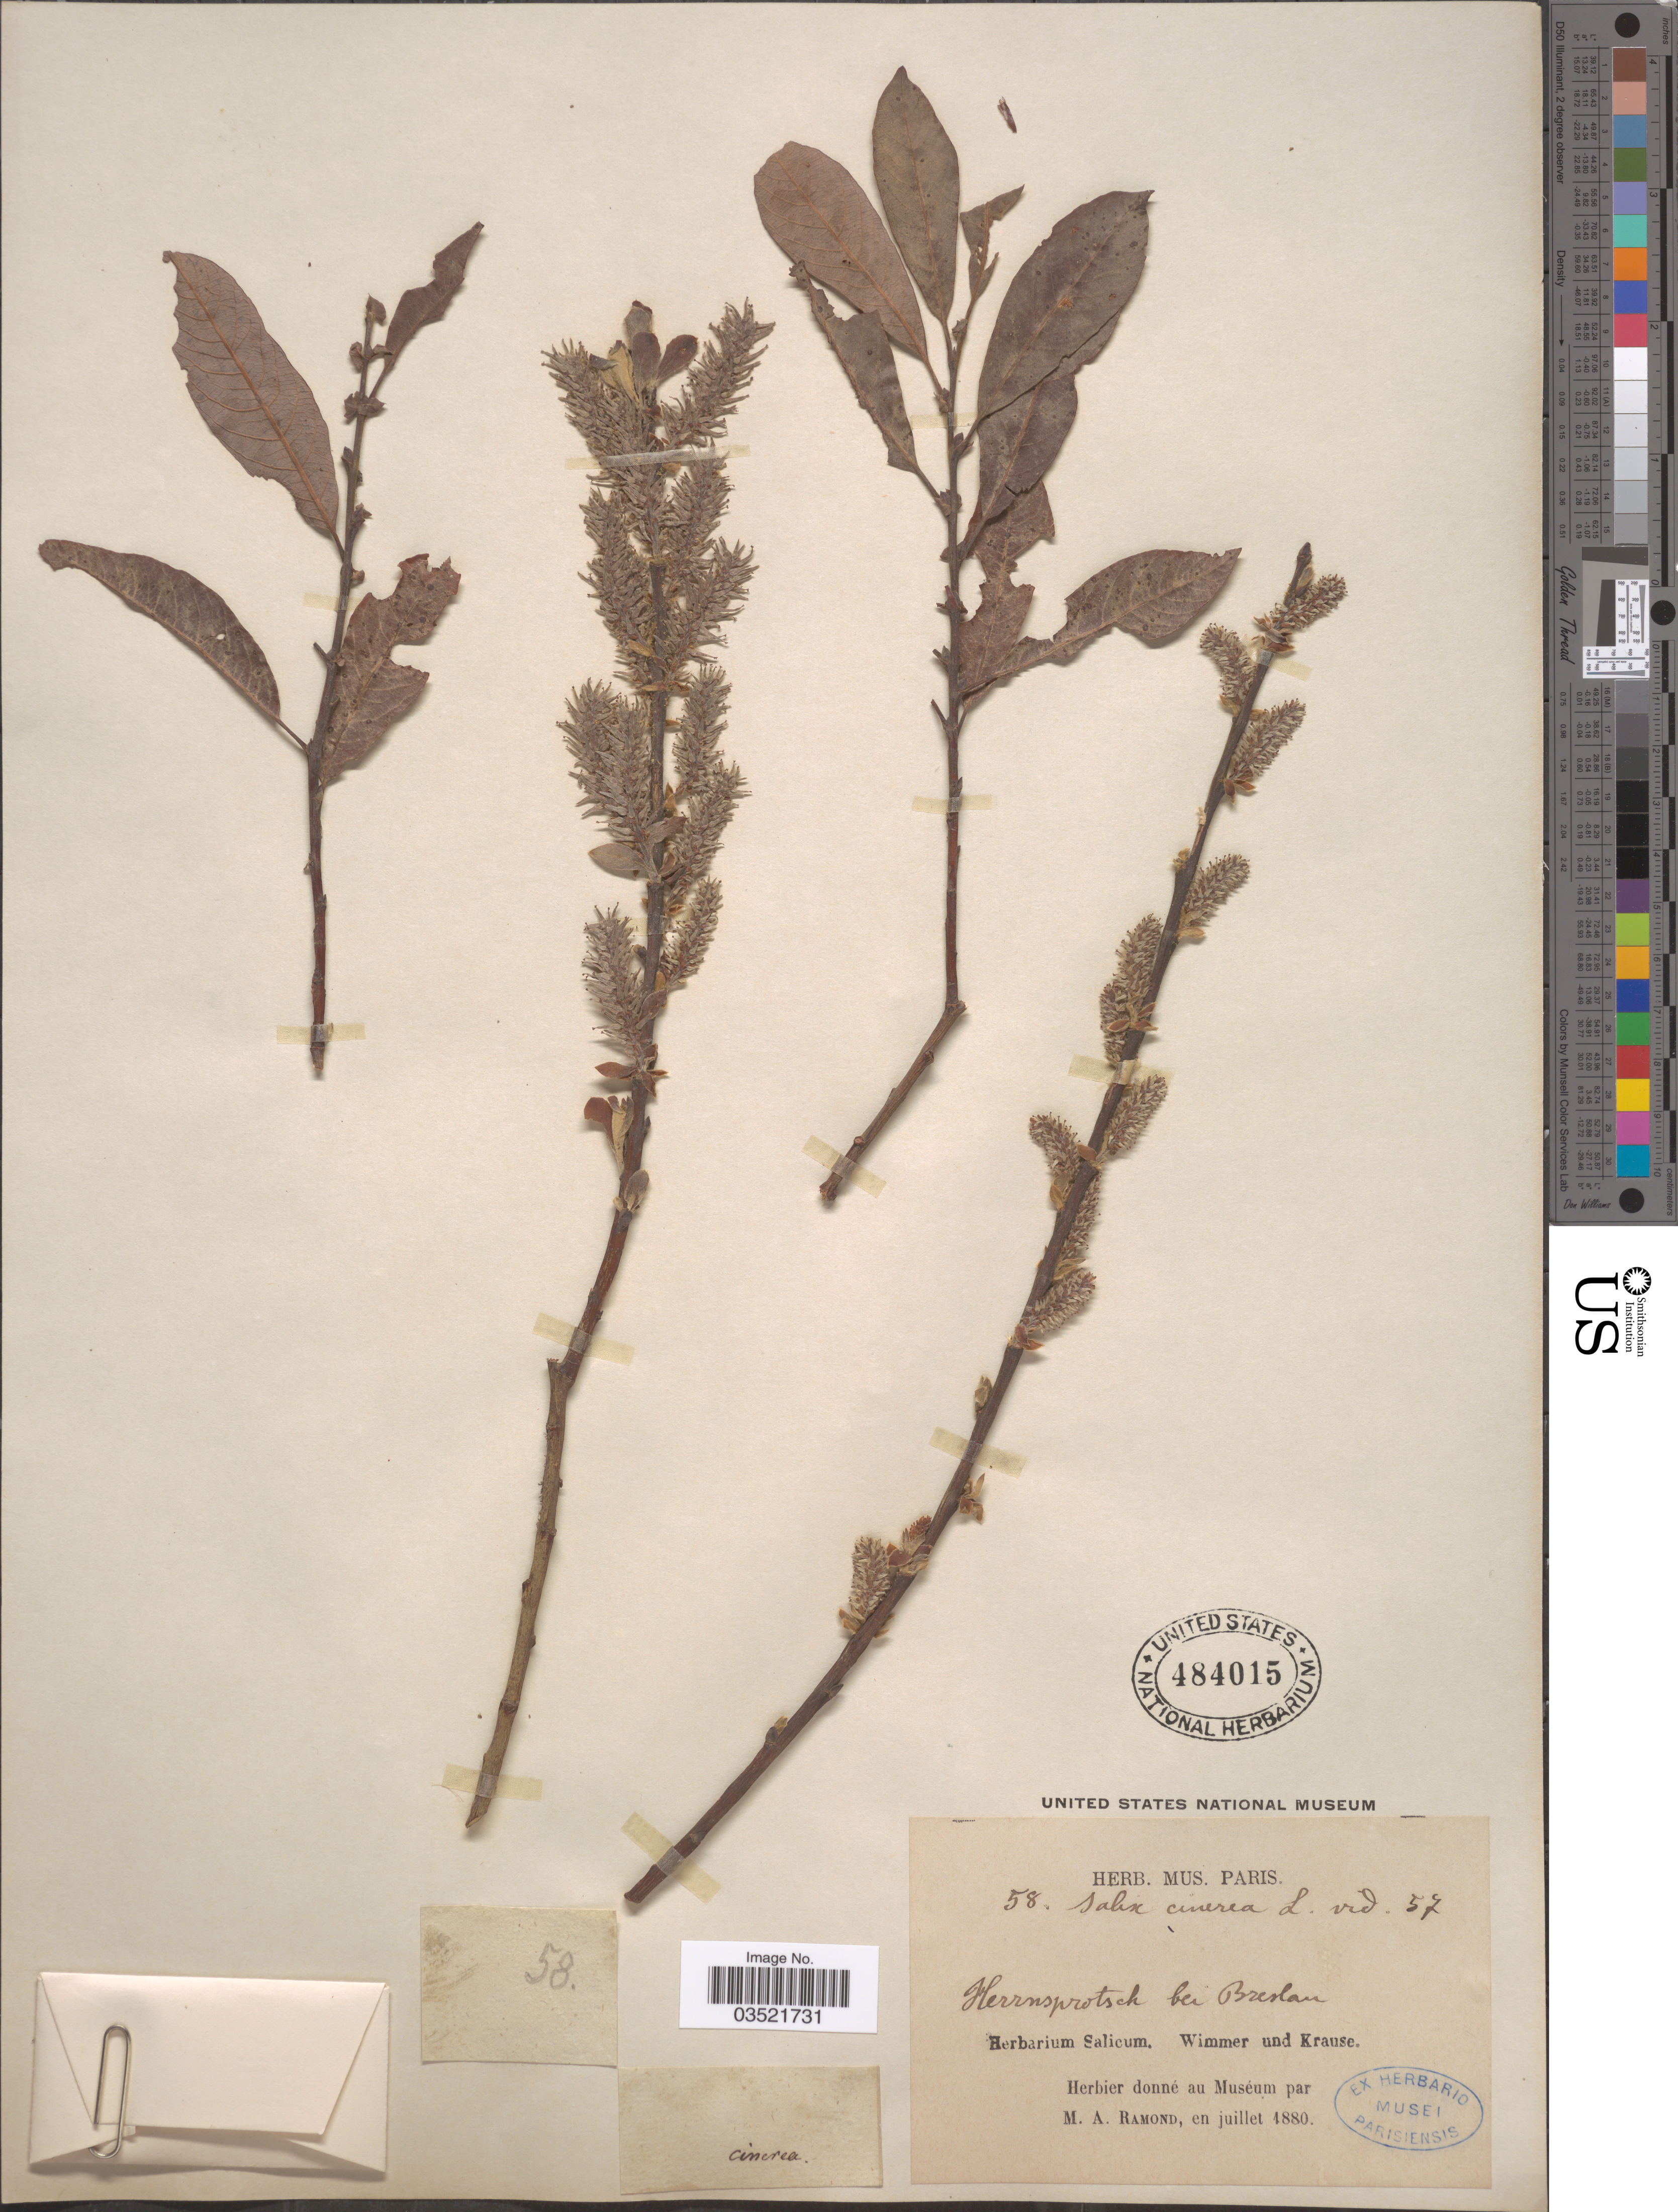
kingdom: Plantae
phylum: Tracheophyta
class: Magnoliopsida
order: Malpighiales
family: Salicaceae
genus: Salix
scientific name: Salix cinerea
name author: L.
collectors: Wimmer & -- Krause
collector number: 58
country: Poland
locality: Herrnsprotsch bei Breslau.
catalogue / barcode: US 484015